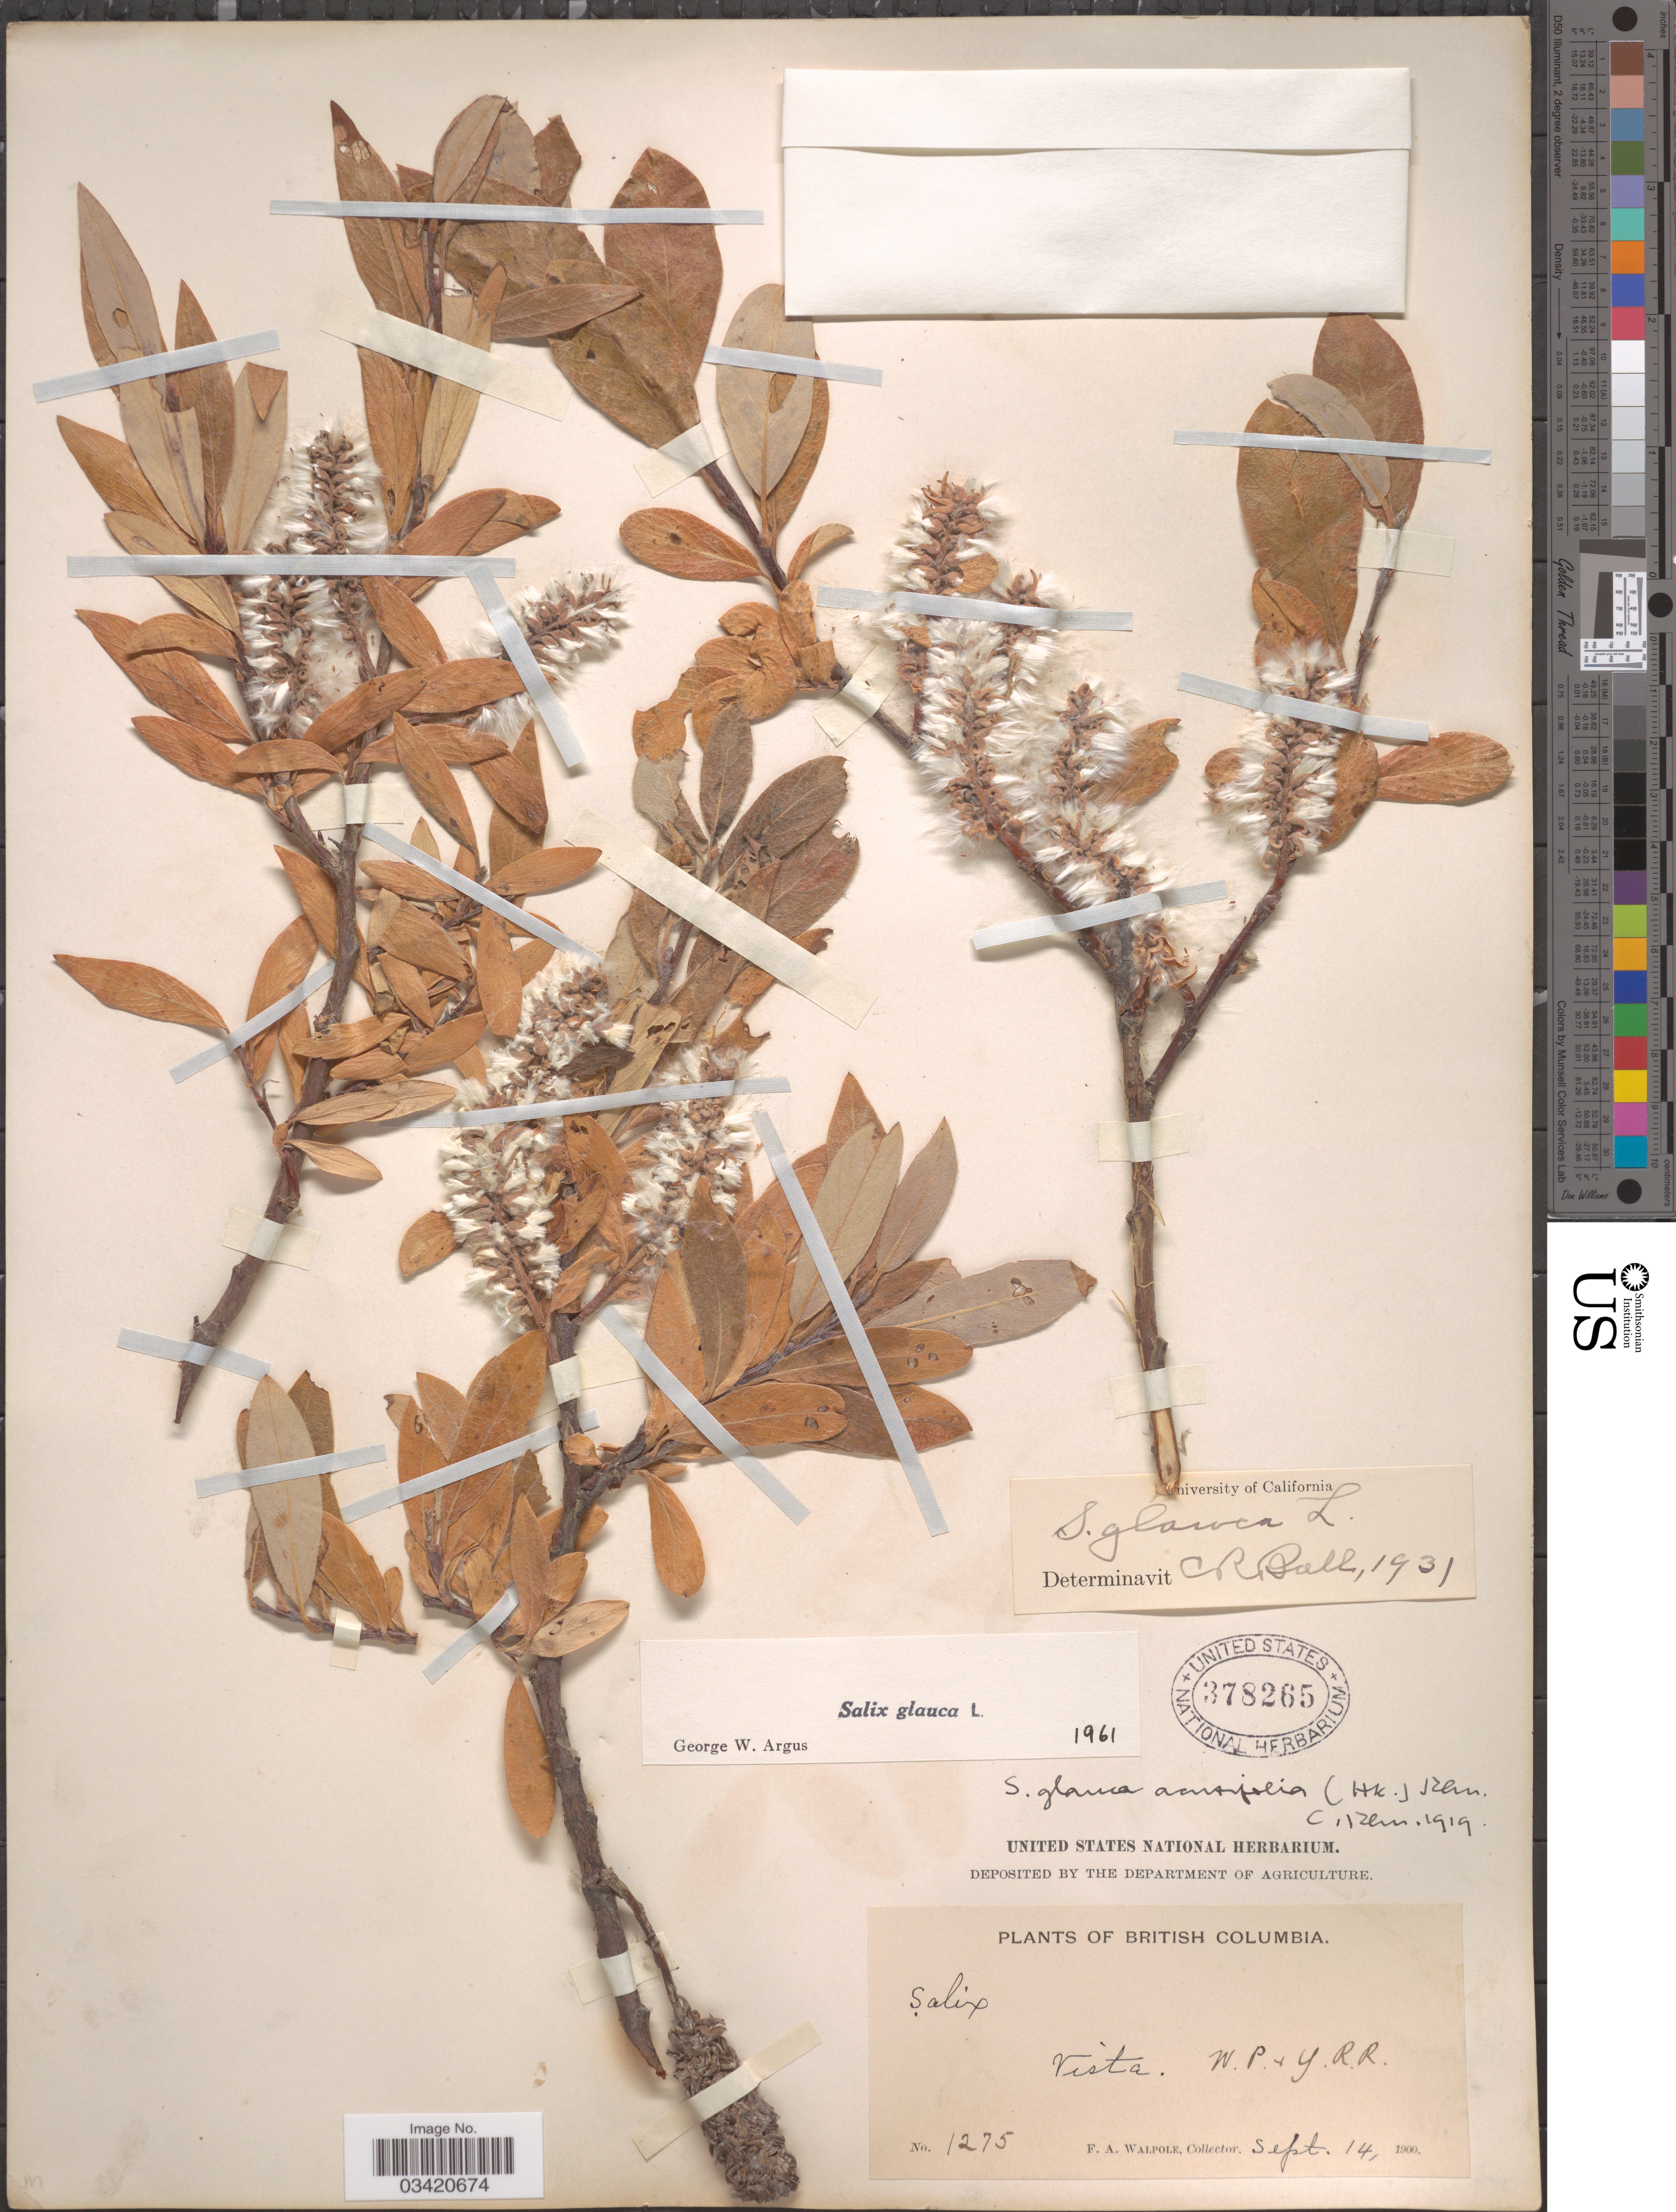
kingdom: Plantae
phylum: Tracheophyta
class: Magnoliopsida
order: Malpighiales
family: Salicaceae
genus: Salix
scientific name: Salix glauca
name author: L.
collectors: F. Walpole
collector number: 1275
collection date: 1900-09-14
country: Canada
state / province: British Columbia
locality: Vista.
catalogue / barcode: US 378265